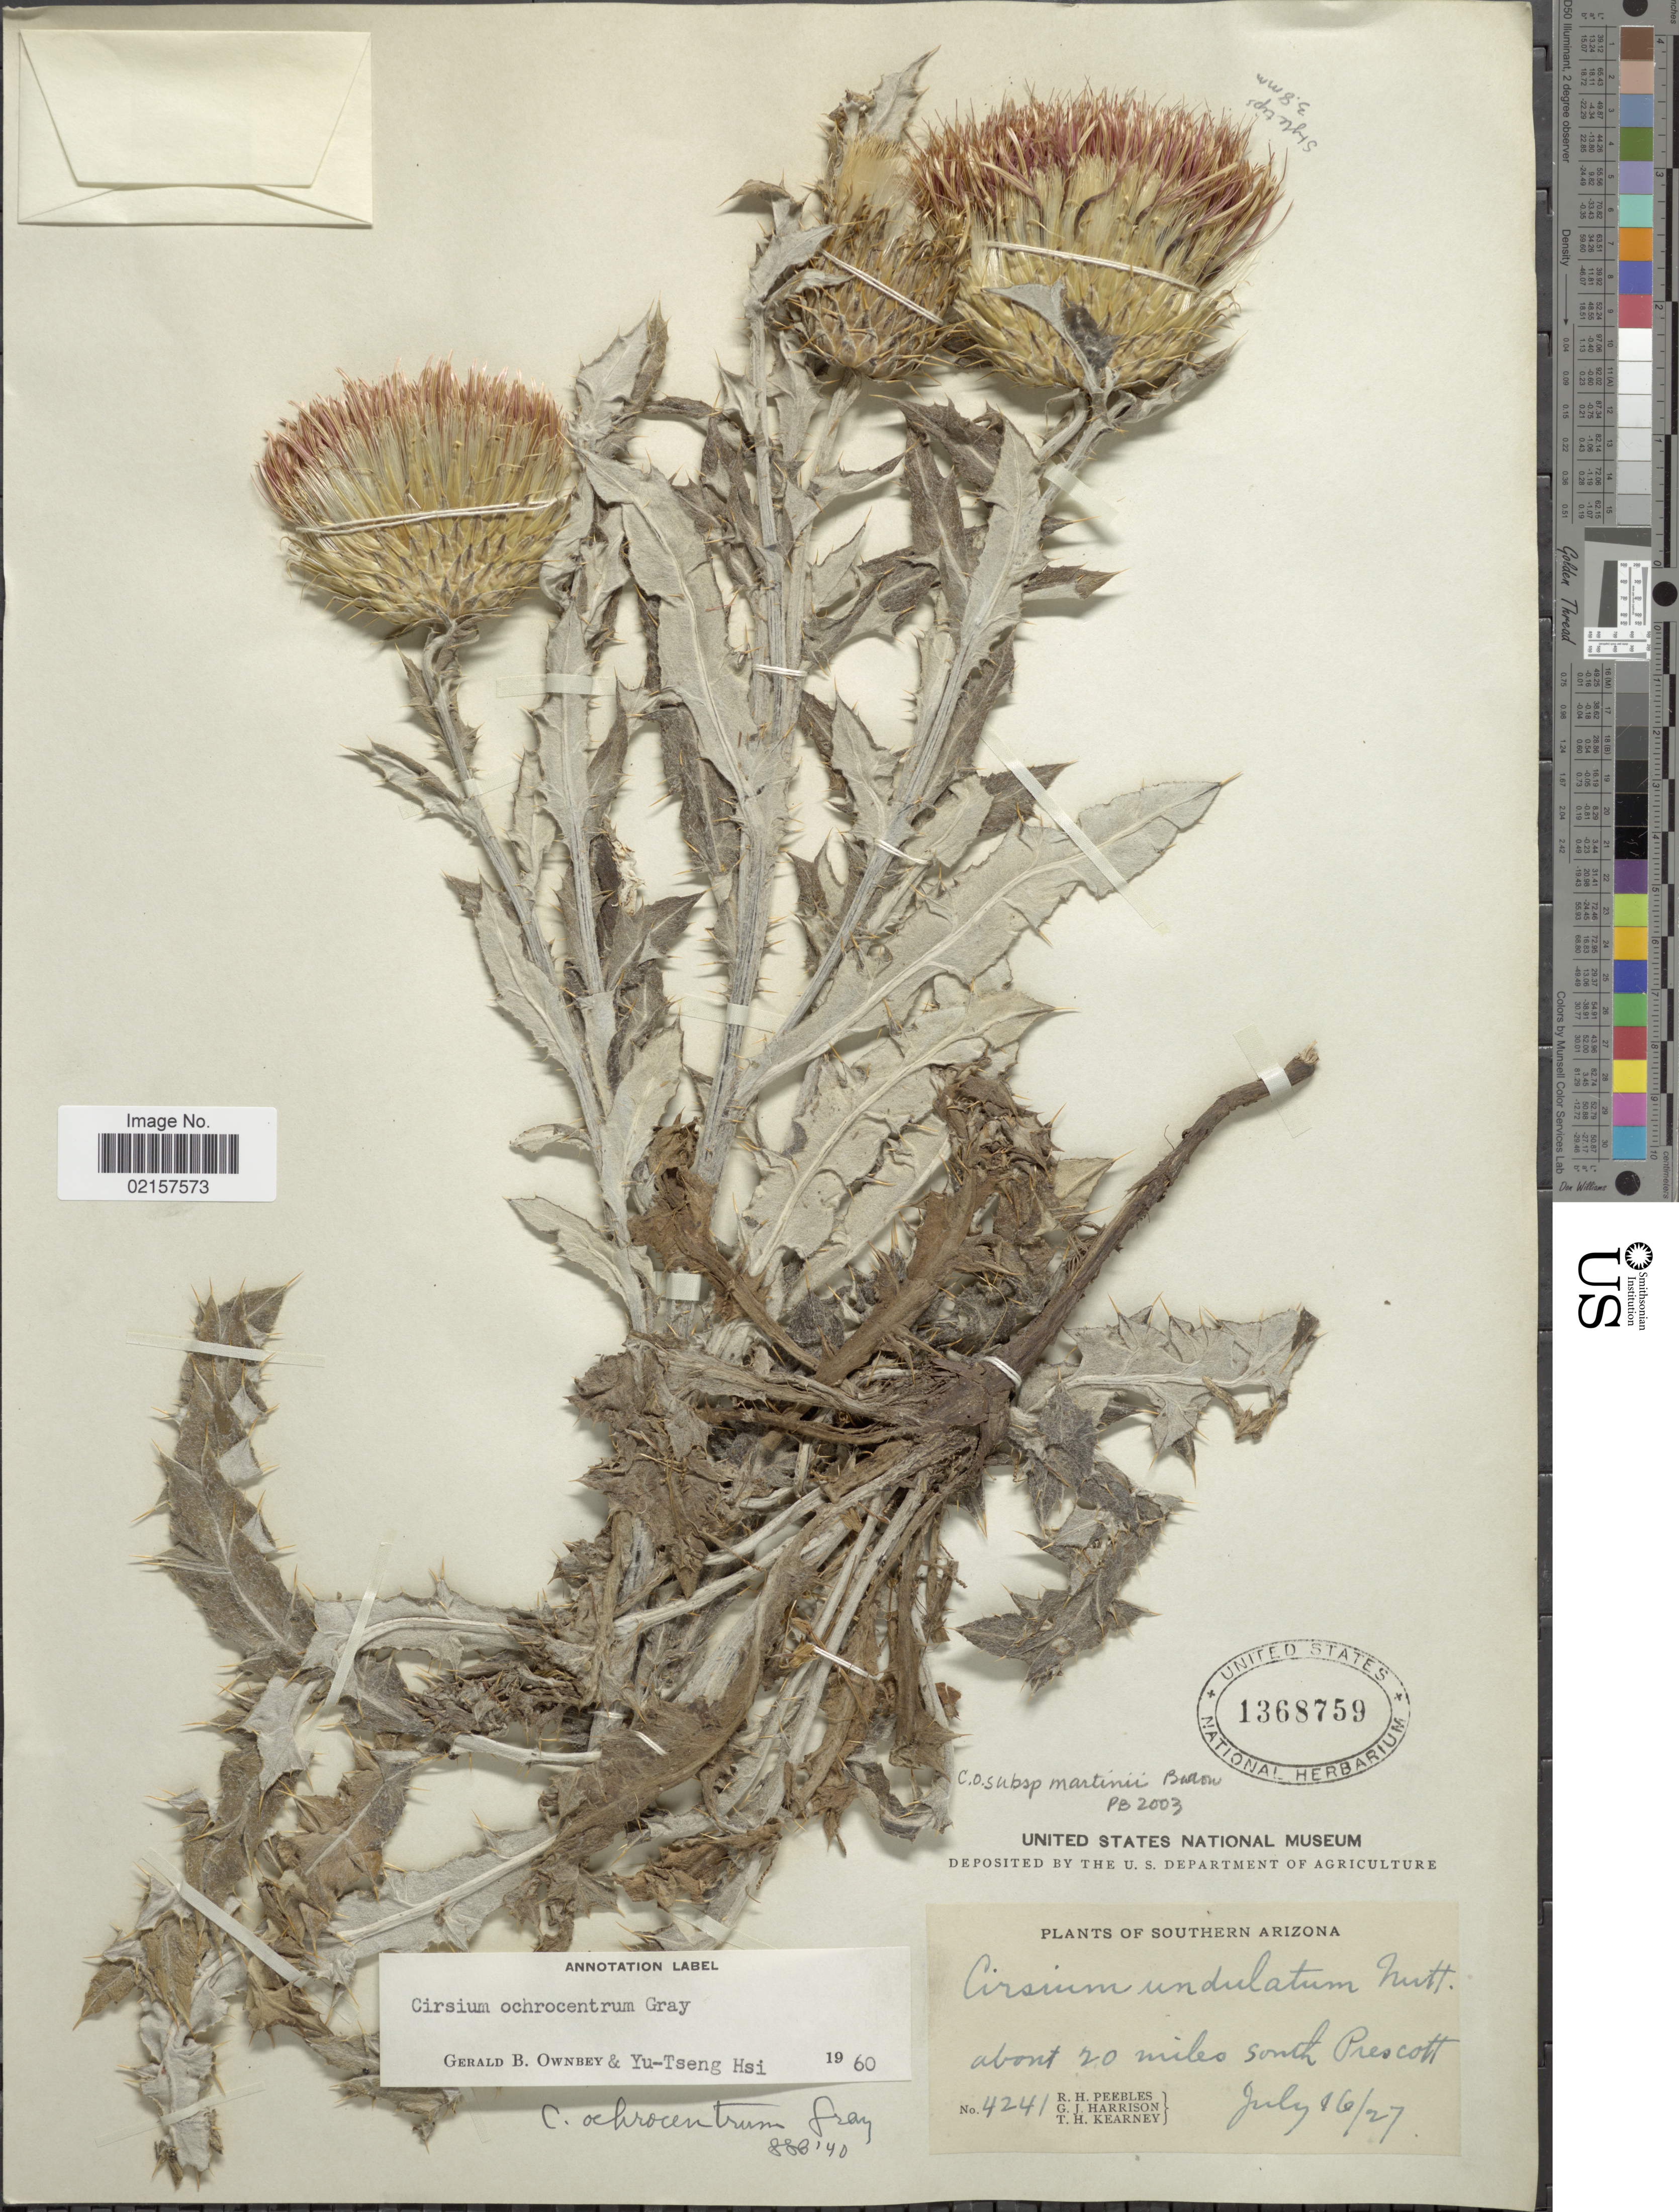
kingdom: Plantae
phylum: Tracheophyta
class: Magnoliopsida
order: Asterales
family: Asteraceae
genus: Cirsium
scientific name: Cirsium ochrocentrum subsp. martinii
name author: Barlow-Irick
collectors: R. H. Peebles, G. J. Harrison & T. H. Kearney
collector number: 4241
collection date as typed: Transcribed d/m/y: 16/7/27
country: United States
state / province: Arizona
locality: Southern Arizona, about 20 miles south Prescott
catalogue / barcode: US 1368759